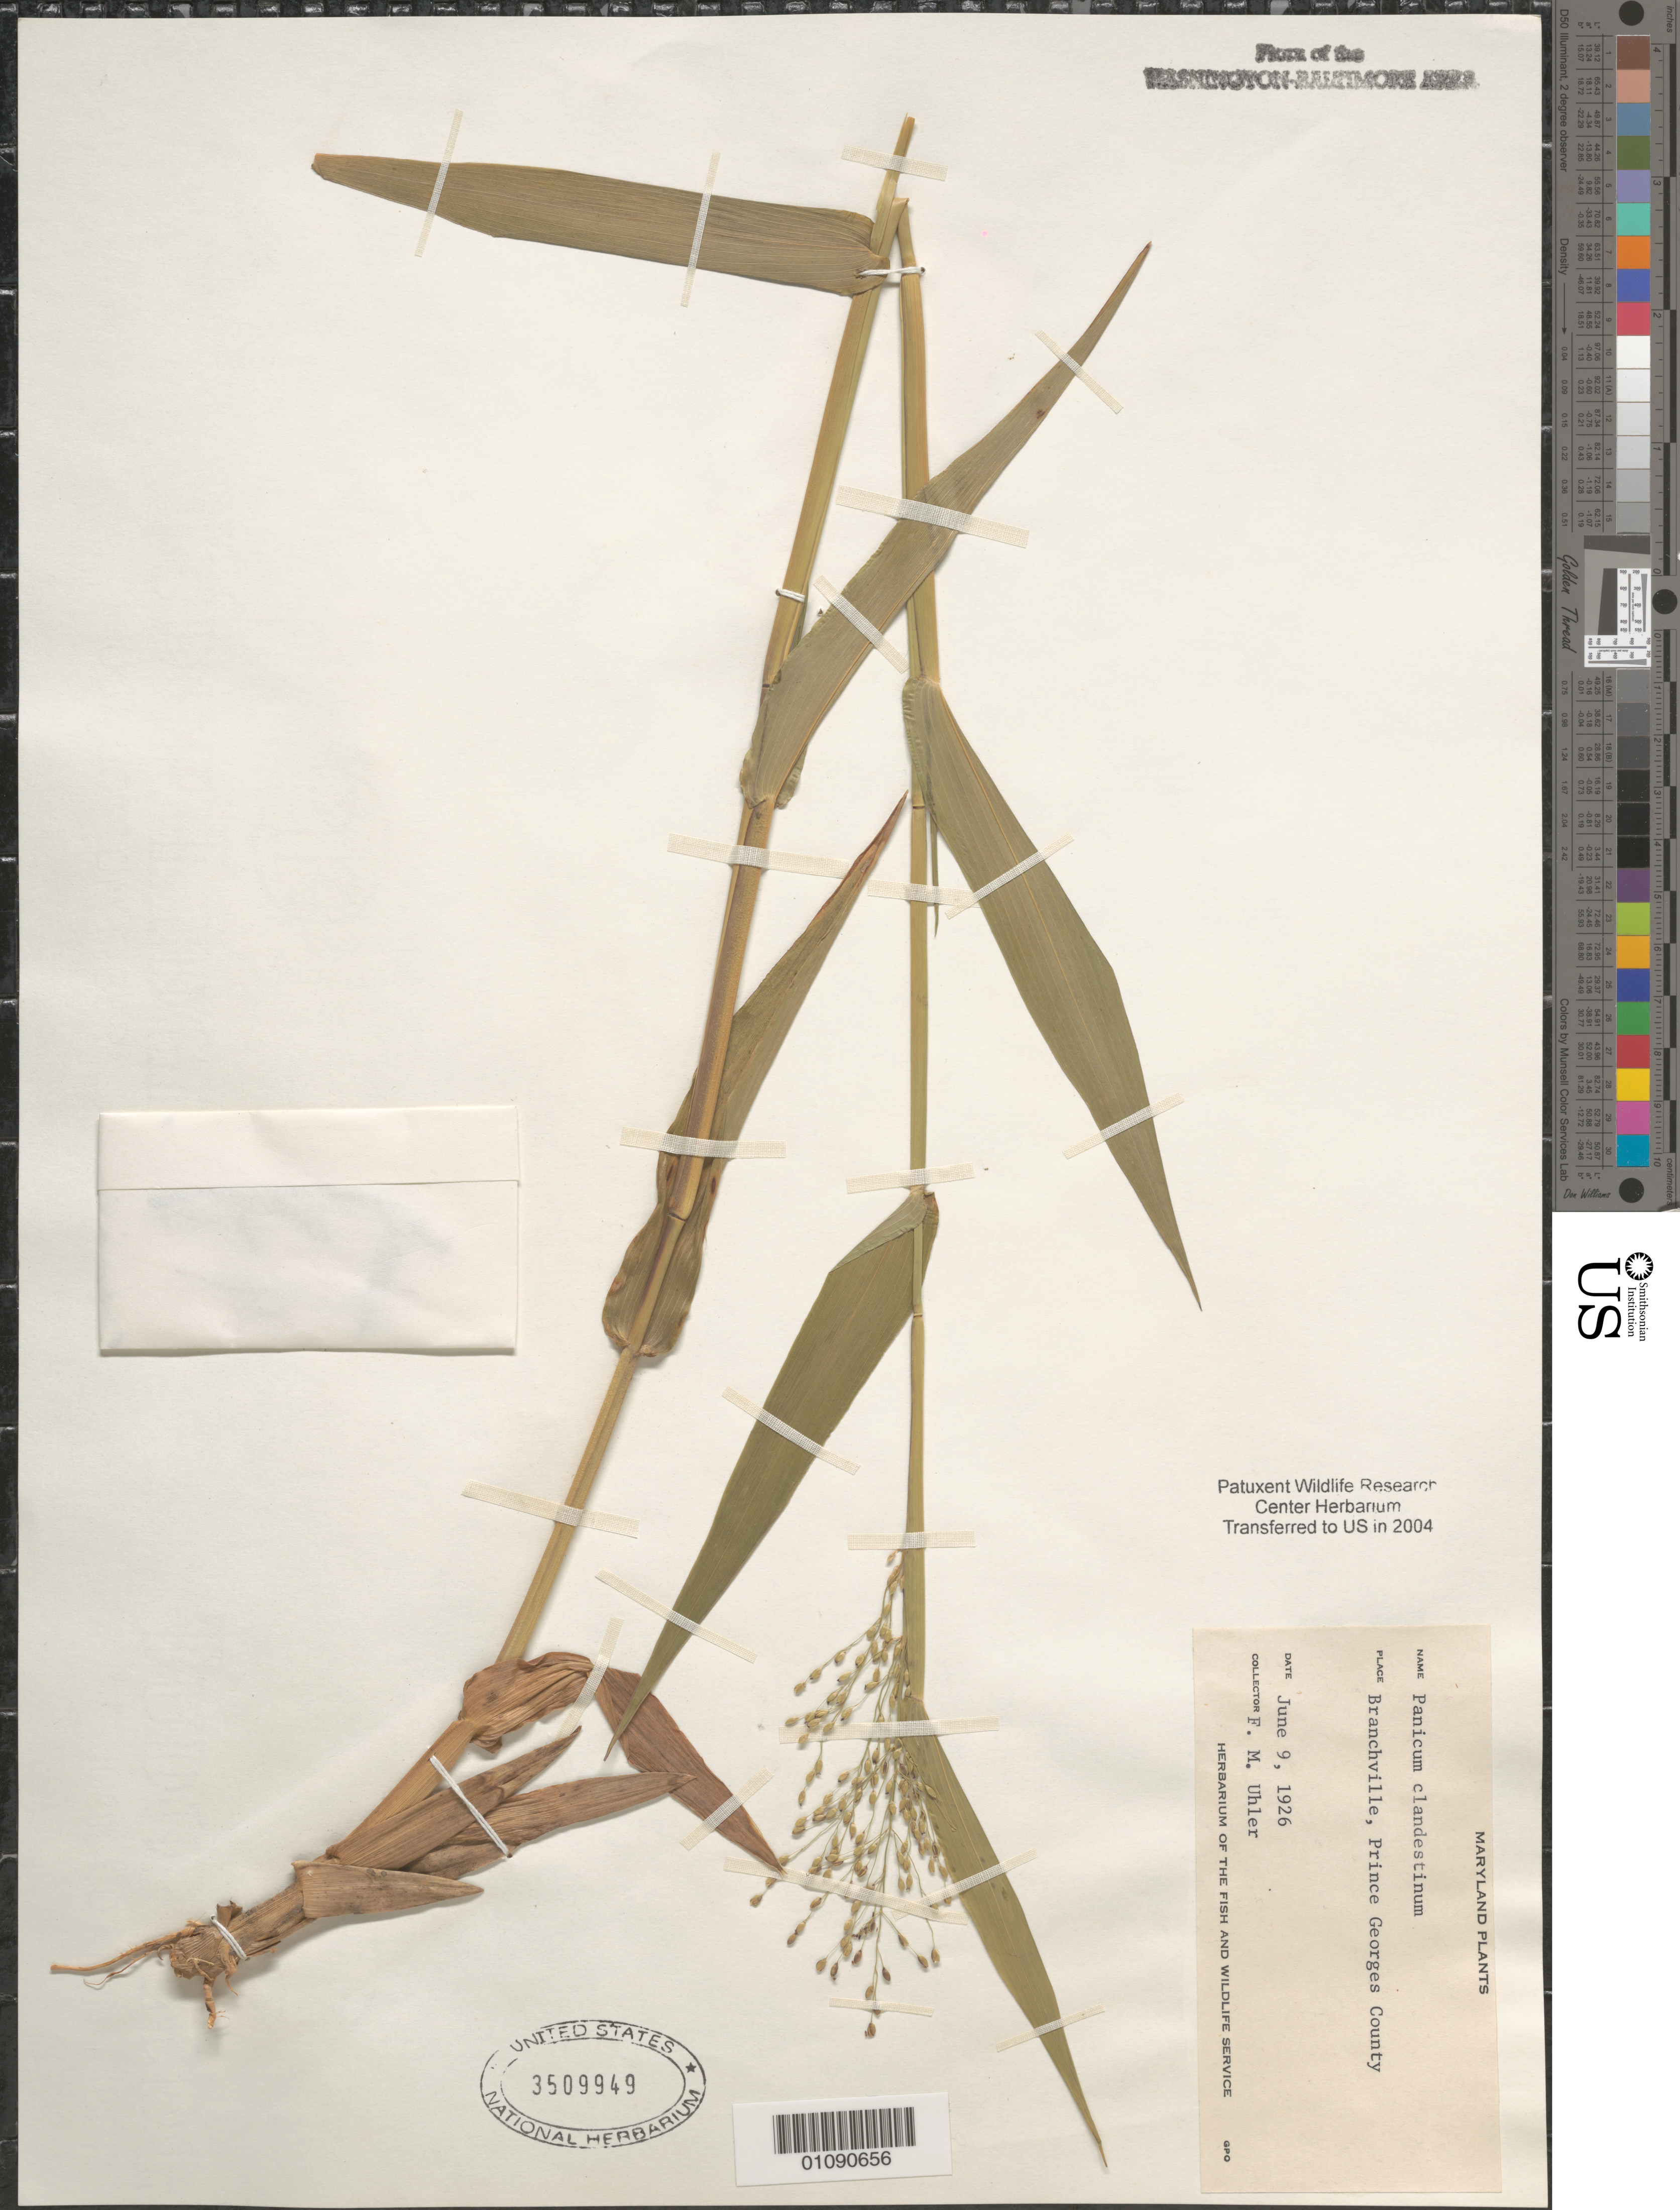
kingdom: Plantae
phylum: Tracheophyta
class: Liliopsida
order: Poales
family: Poaceae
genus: Dichanthelium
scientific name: Dichanthelium clandestinum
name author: (L.) Gould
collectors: F. M. Uhler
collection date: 1926-06-09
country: United States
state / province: Maryland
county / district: Prince George's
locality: Branchville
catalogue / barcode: US 3509949